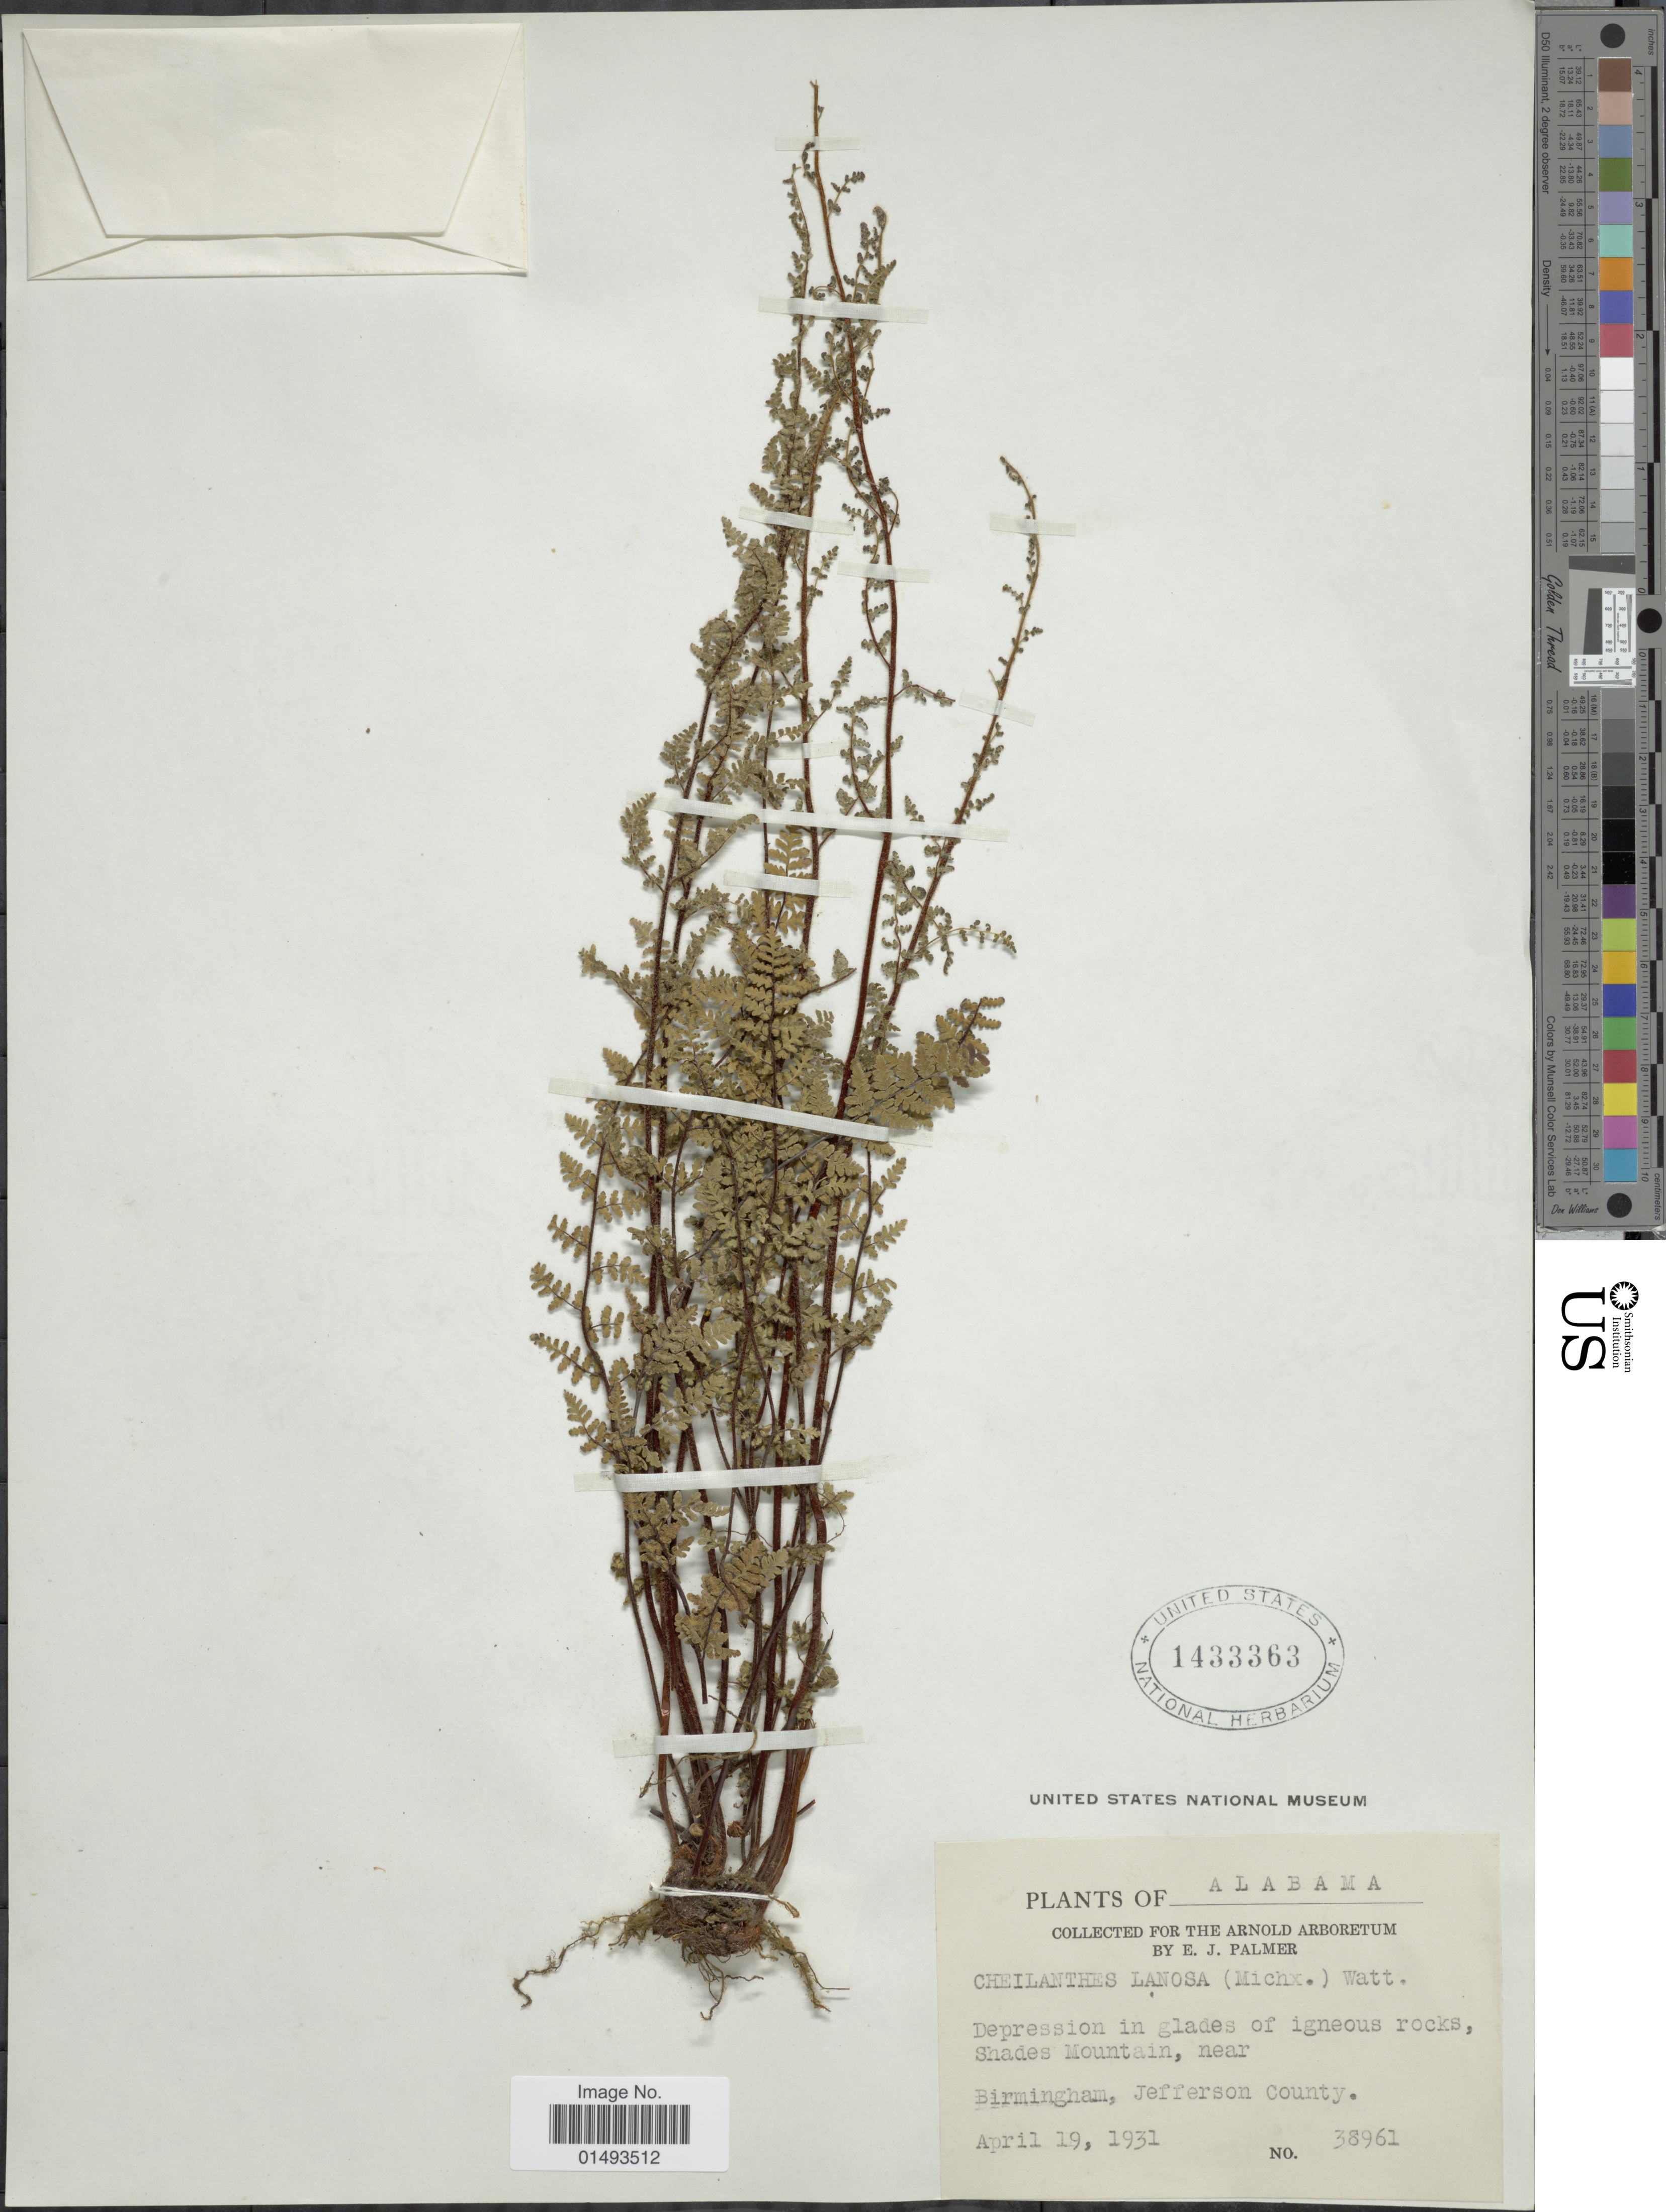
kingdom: Plantae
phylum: Tracheophyta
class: Polypodiopsida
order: Polypodiales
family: Pteridaceae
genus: Myriopteris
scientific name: Myriopteris lanosa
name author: (Michx.) Grusz & Windham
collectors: E. J. Palmer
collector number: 38961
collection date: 1931-04-19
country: United States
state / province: Alabama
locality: Plants of Alabama, Depression in glades of igneous rocks, Shades Mountain, near Birmingham, Jefferson County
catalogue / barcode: US 1433363